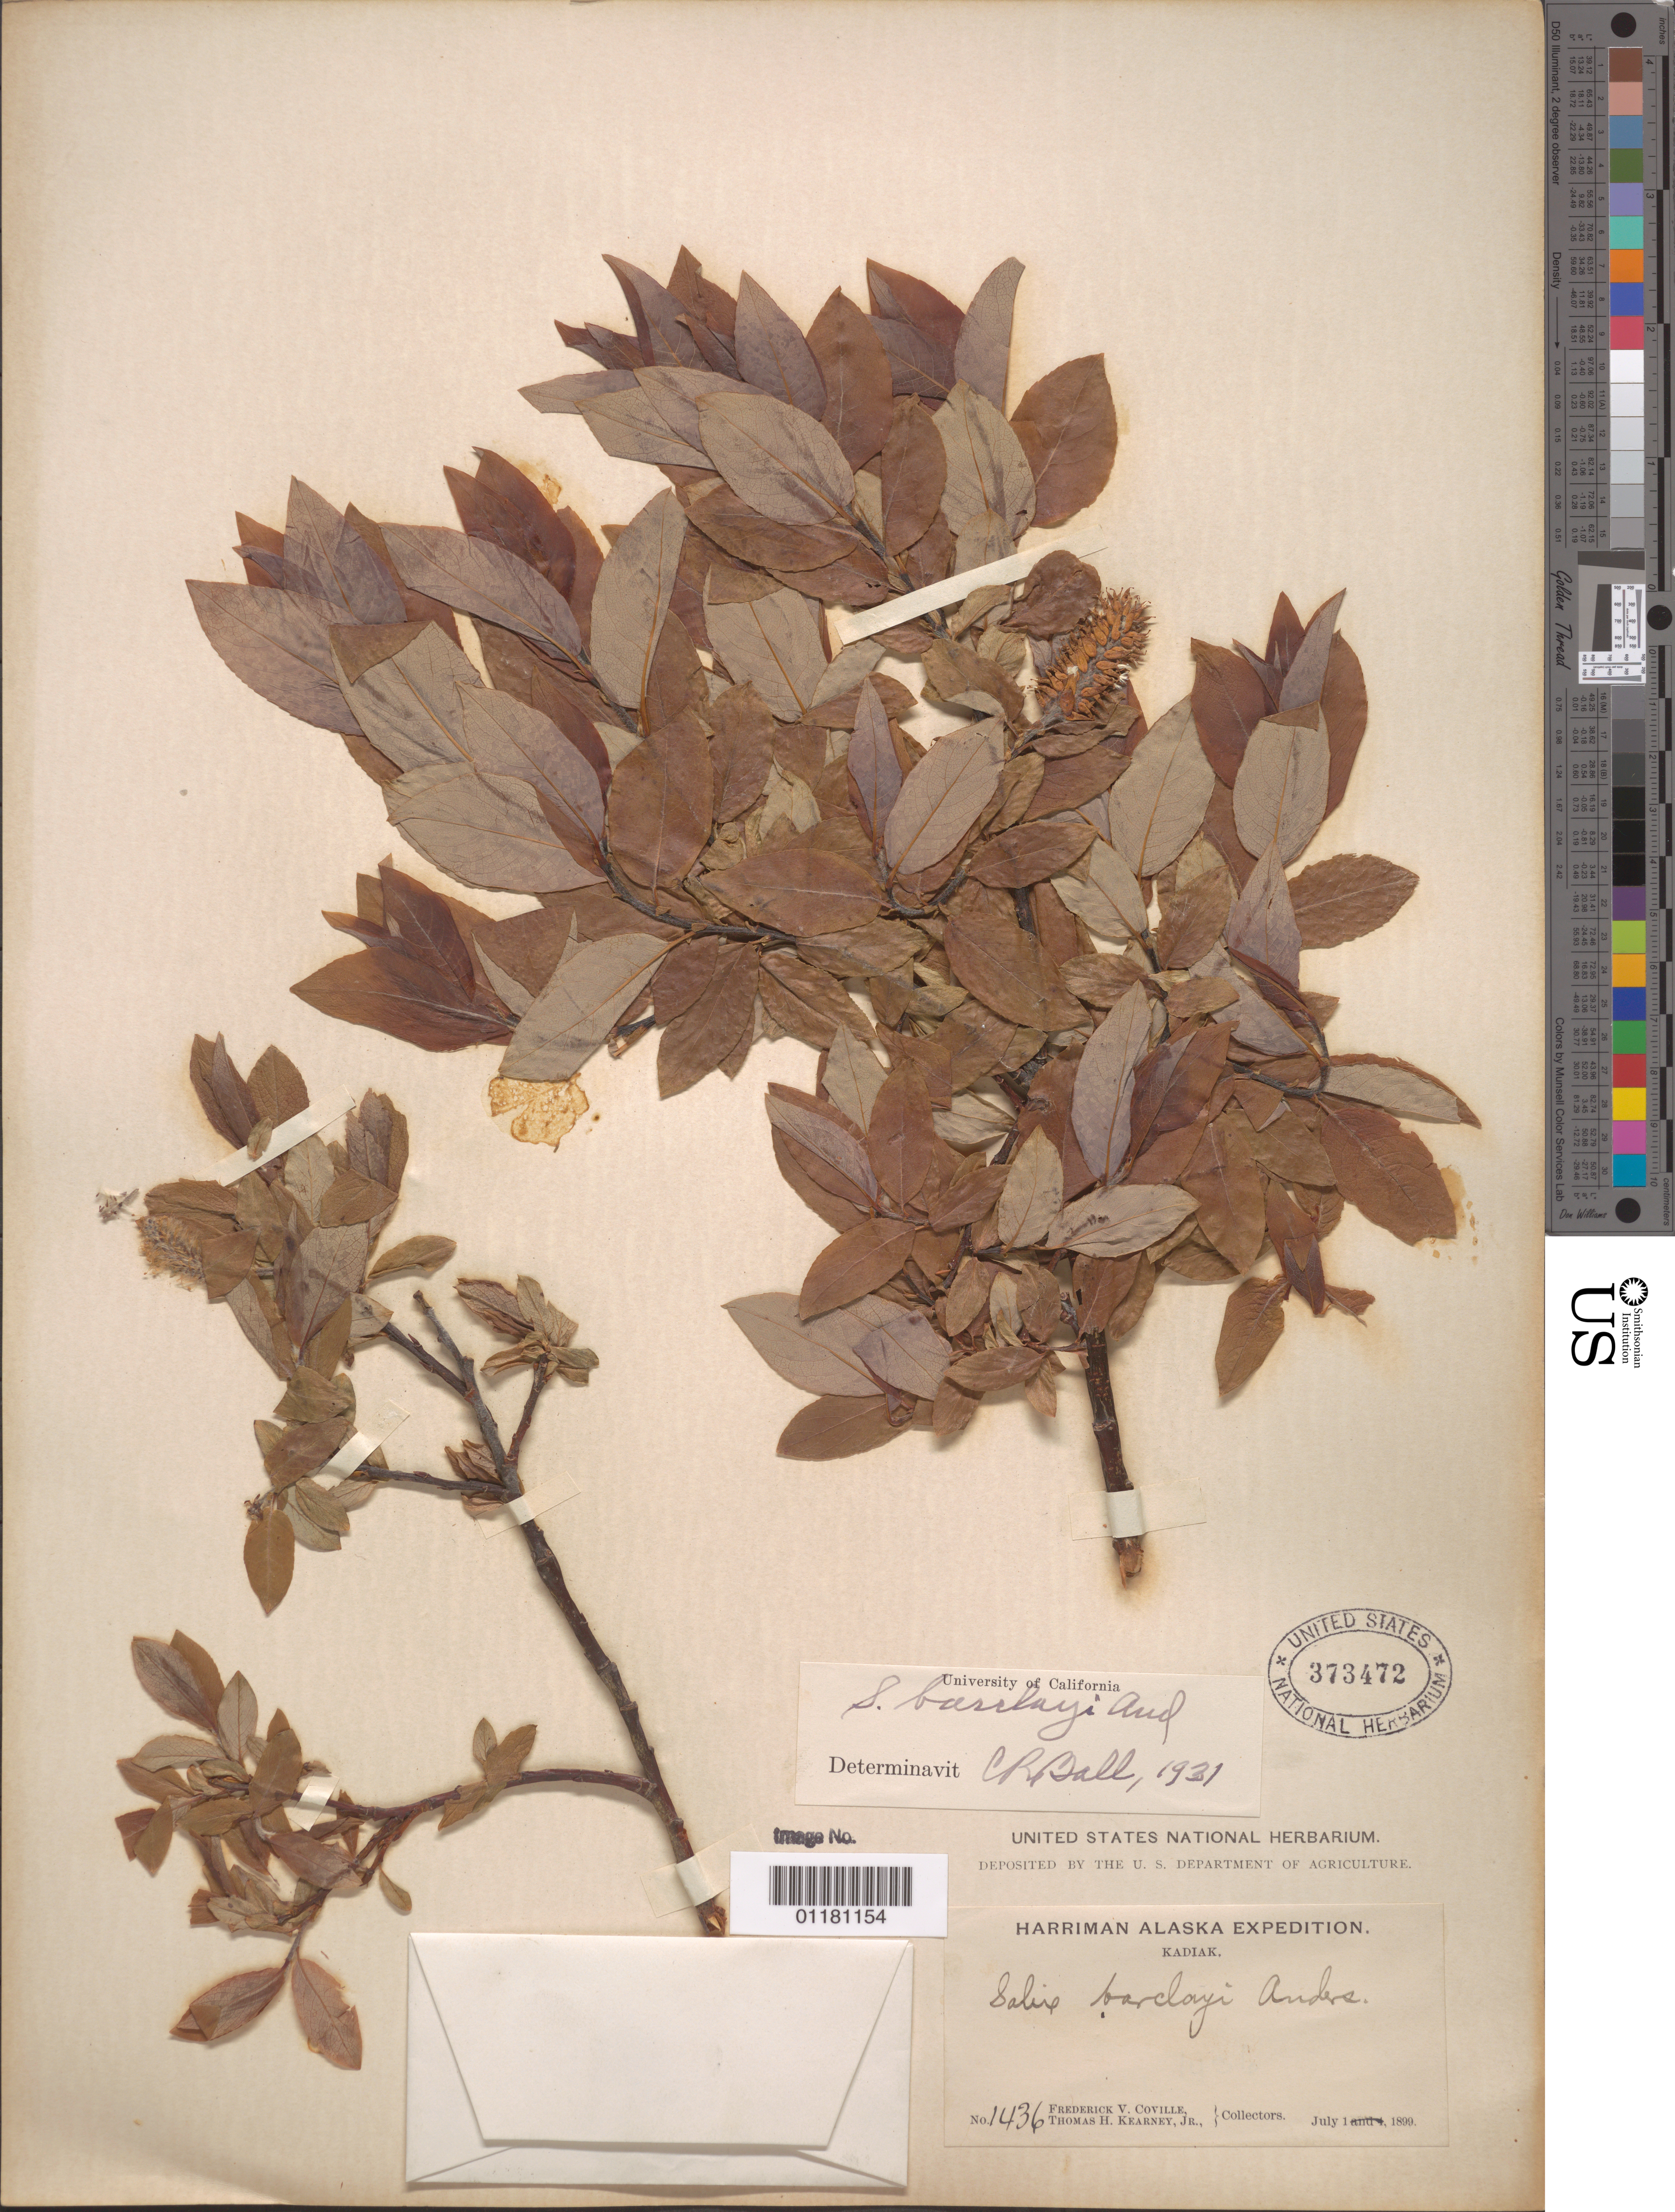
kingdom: Plantae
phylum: Tracheophyta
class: Magnoliopsida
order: Malpighiales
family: Salicaceae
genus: Salix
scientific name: Salix barclayi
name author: Andersson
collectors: F. V. Coville & T. H. Kearney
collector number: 1436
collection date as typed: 01 Jul 1899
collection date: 1899-07-01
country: United States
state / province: Alaska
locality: Kadiak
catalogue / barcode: US 373472